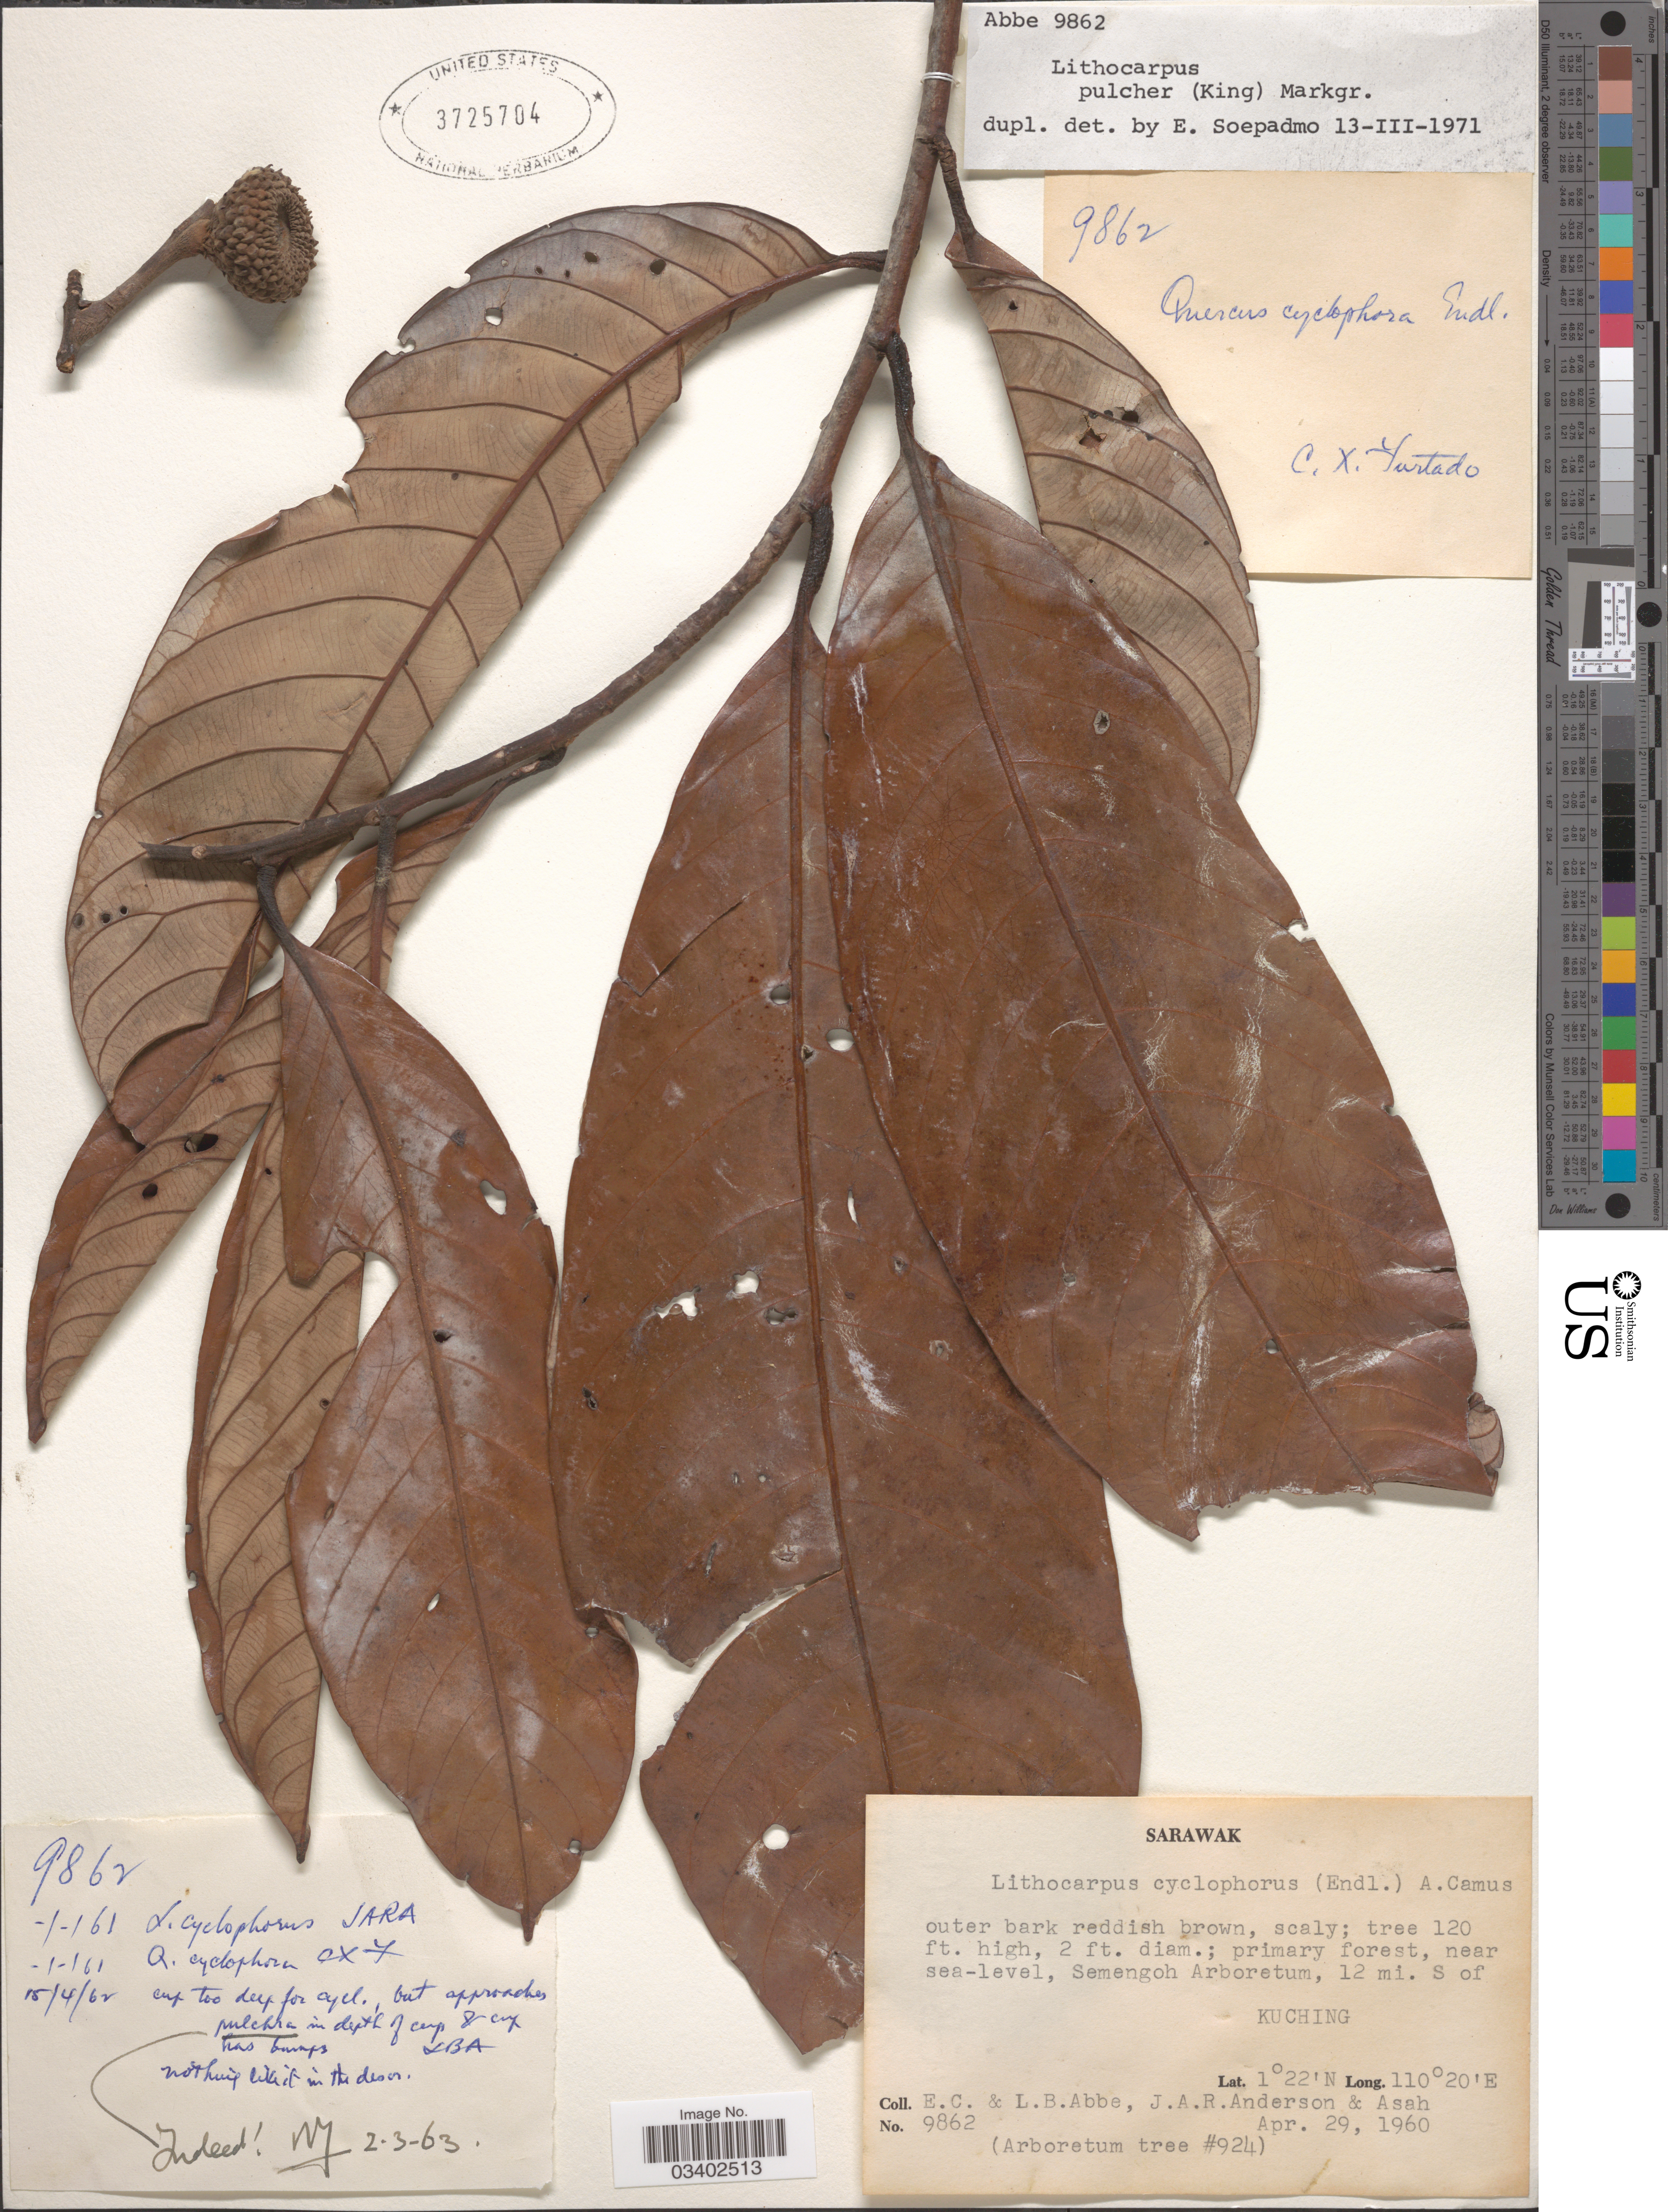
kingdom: Plantae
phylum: Tracheophyta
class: Magnoliopsida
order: Fagales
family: Fagaceae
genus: Lithocarpus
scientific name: Lithocarpus pulcher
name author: (R.M. King) Markgr.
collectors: E. C. Abbe, L. B. Abbe, J. A. R. Anderson & Asah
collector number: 9862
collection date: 1960-04-29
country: Malaysia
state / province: Sarawak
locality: Semengoh Arboretum, 12 mi. S of Kuching.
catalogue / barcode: US 3725704